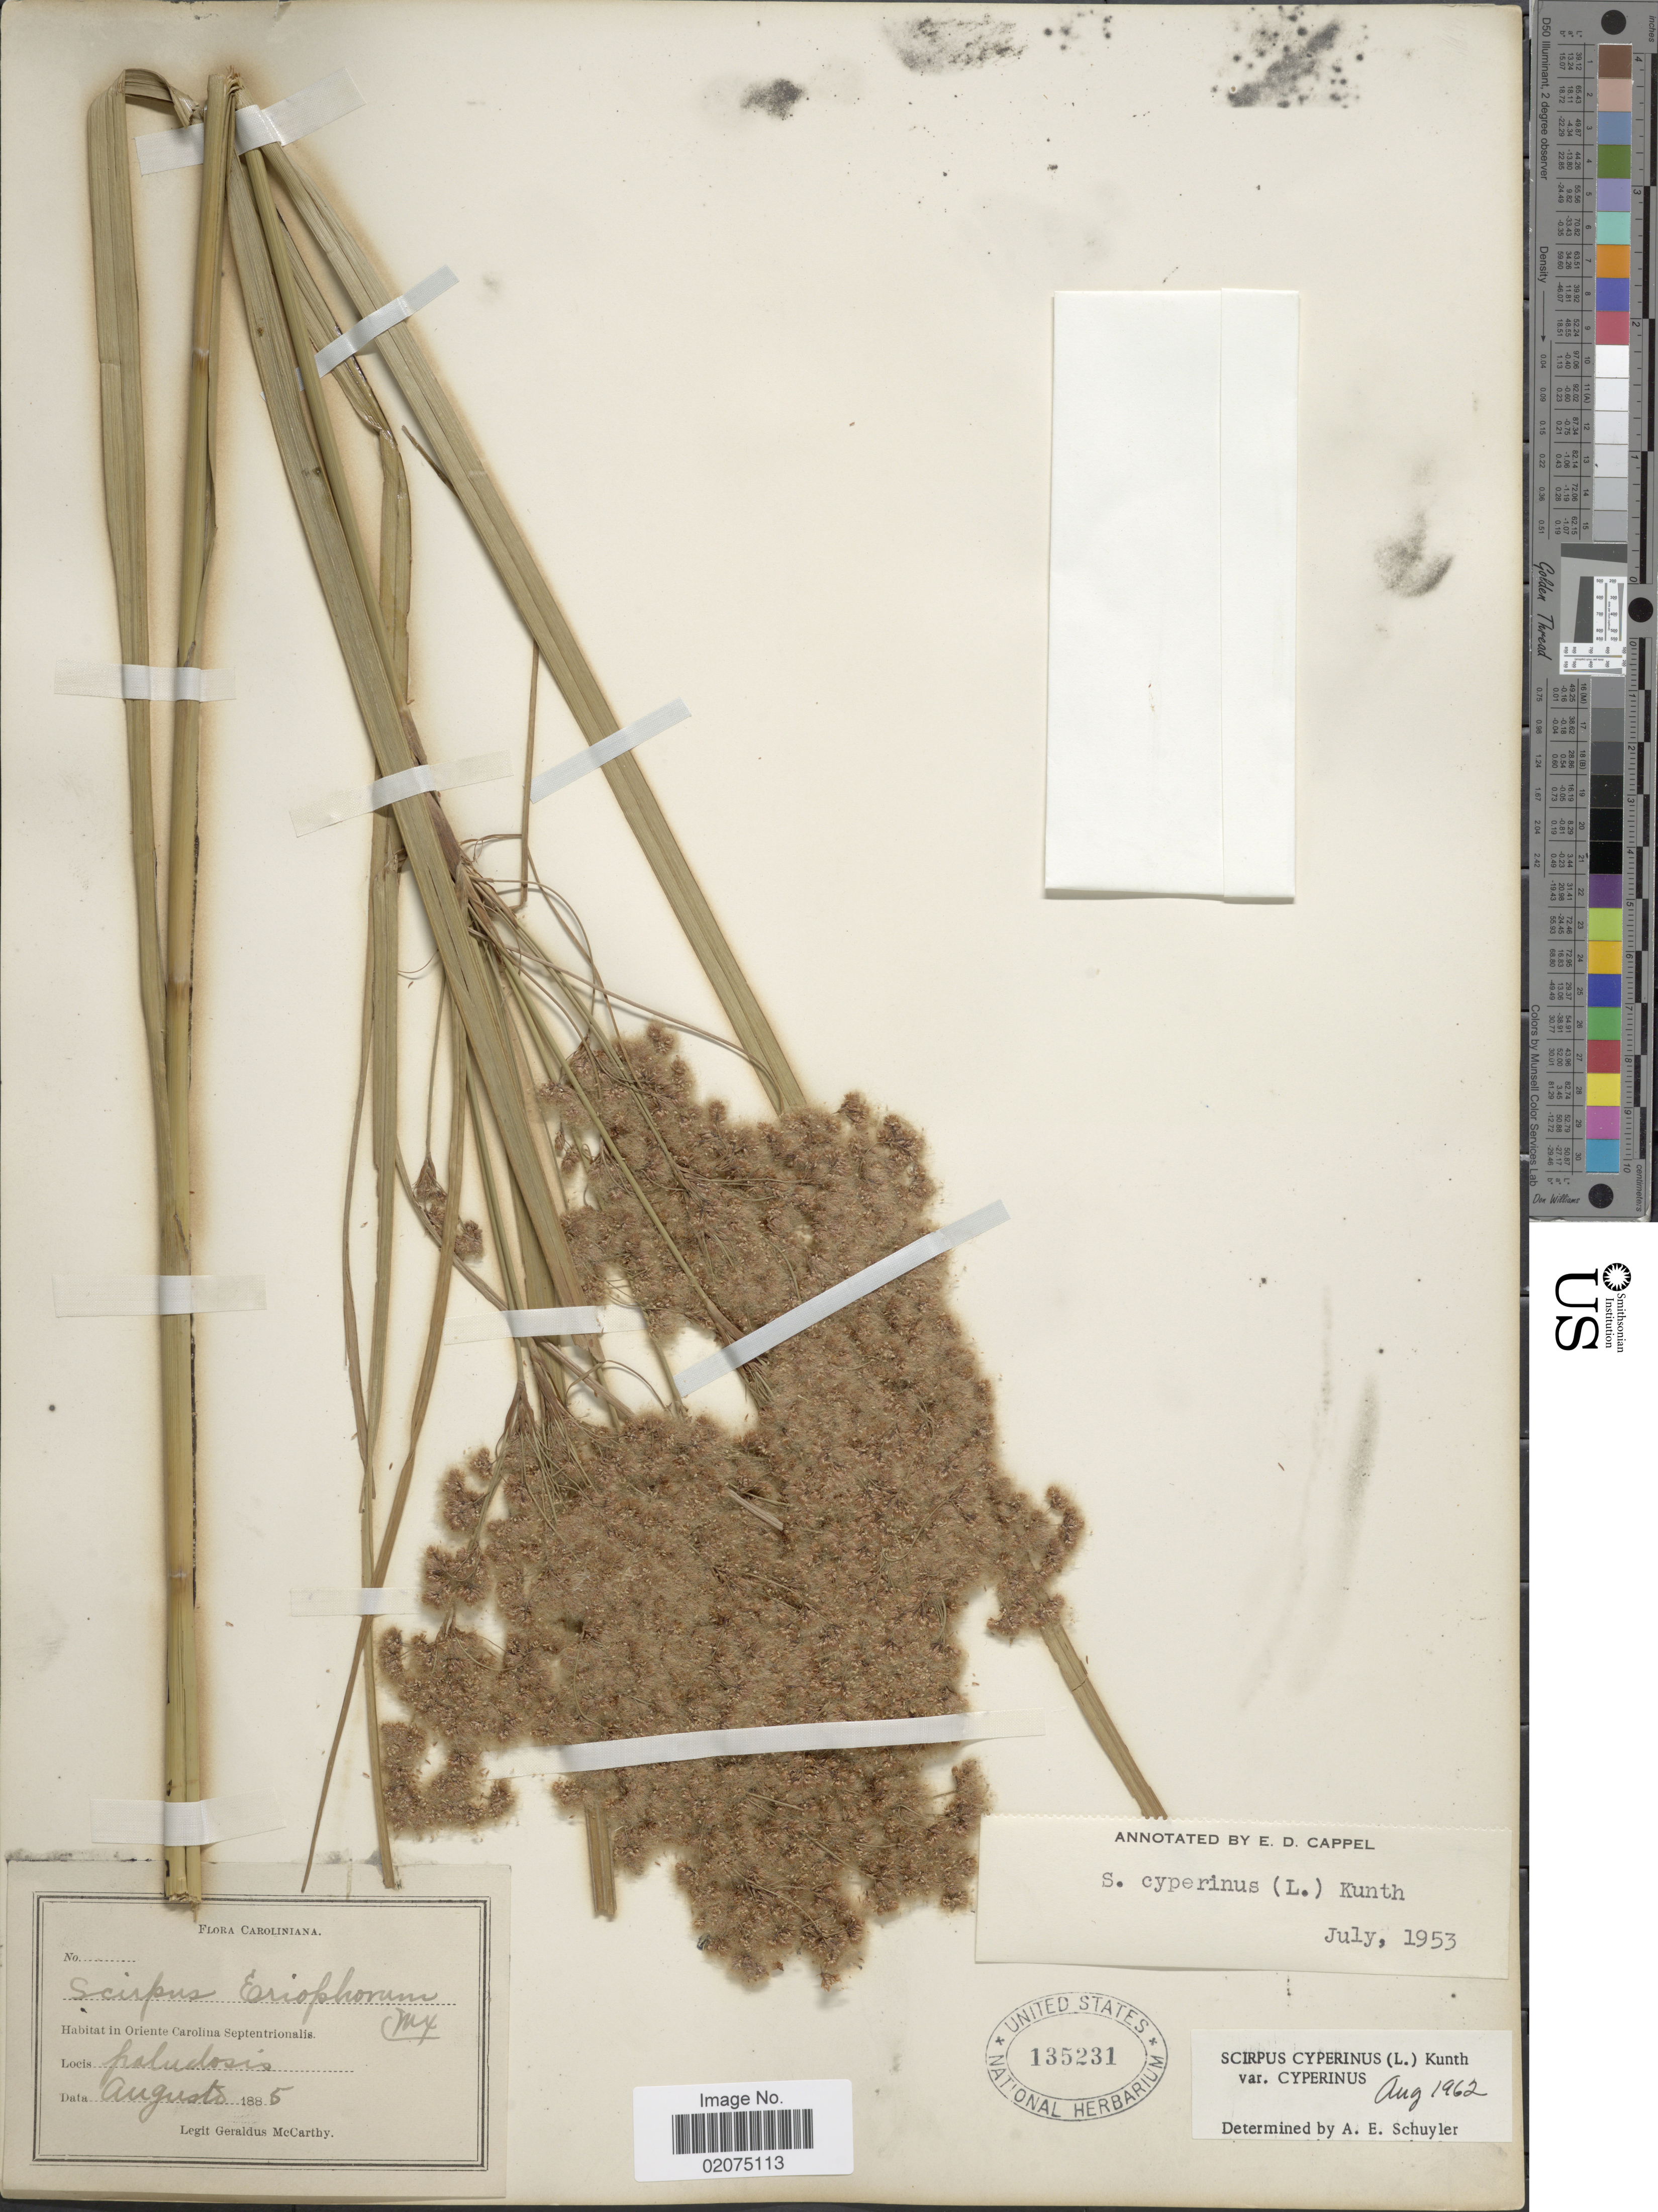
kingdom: Plantae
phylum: Tracheophyta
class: Liliopsida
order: Poales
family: Cyperaceae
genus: Scirpus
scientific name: Scirpus cyperinus (L.) Kunth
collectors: M. McCarthy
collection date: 1885-08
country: United States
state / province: North Carolina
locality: Caroliniana, Oriente Carolina Septentrionalis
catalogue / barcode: US 135231